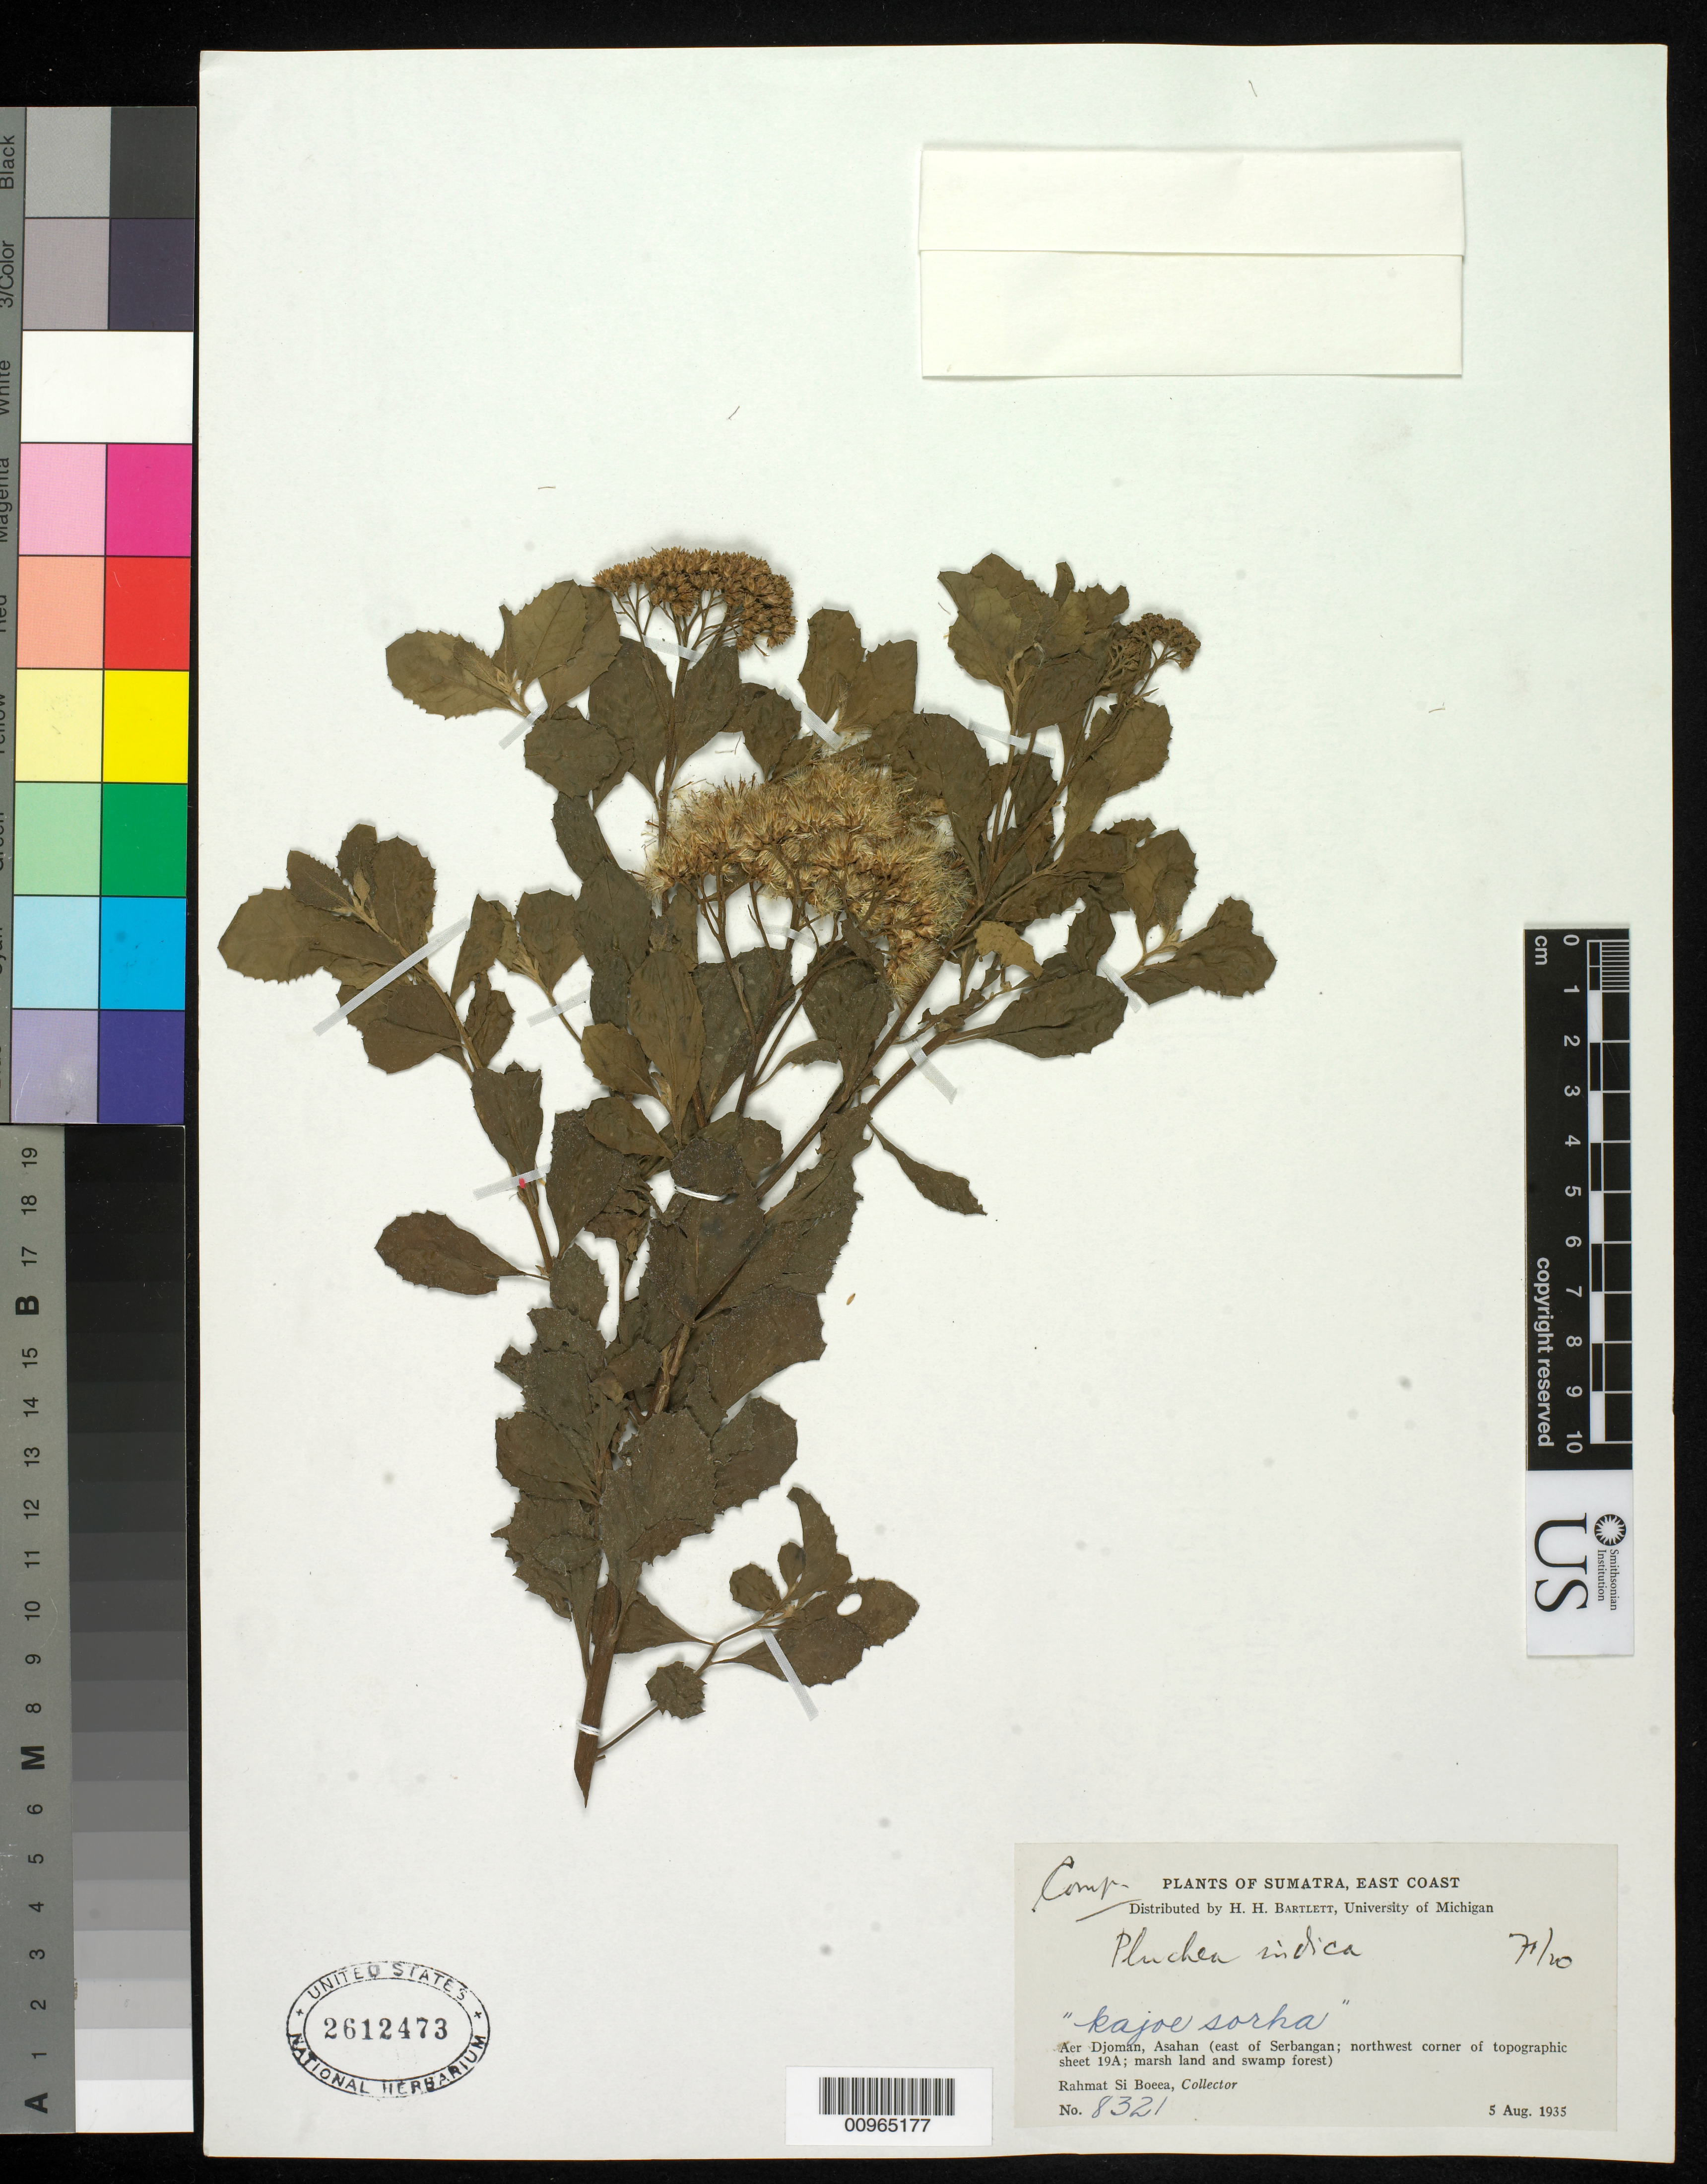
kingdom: Plantae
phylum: Tracheophyta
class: Magnoliopsida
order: Asterales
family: Asteraceae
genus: Pluchea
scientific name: Pluchea indica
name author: (L.) Less.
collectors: Rahmat Si Boeea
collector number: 8321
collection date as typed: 05 Aug 1935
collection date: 1935-08-05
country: Indonesia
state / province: Sumatra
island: Sumatra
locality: Djoman, Asahan (east of Serbangan; northwest corner of topographic sheet 19A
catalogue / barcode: US 2612473